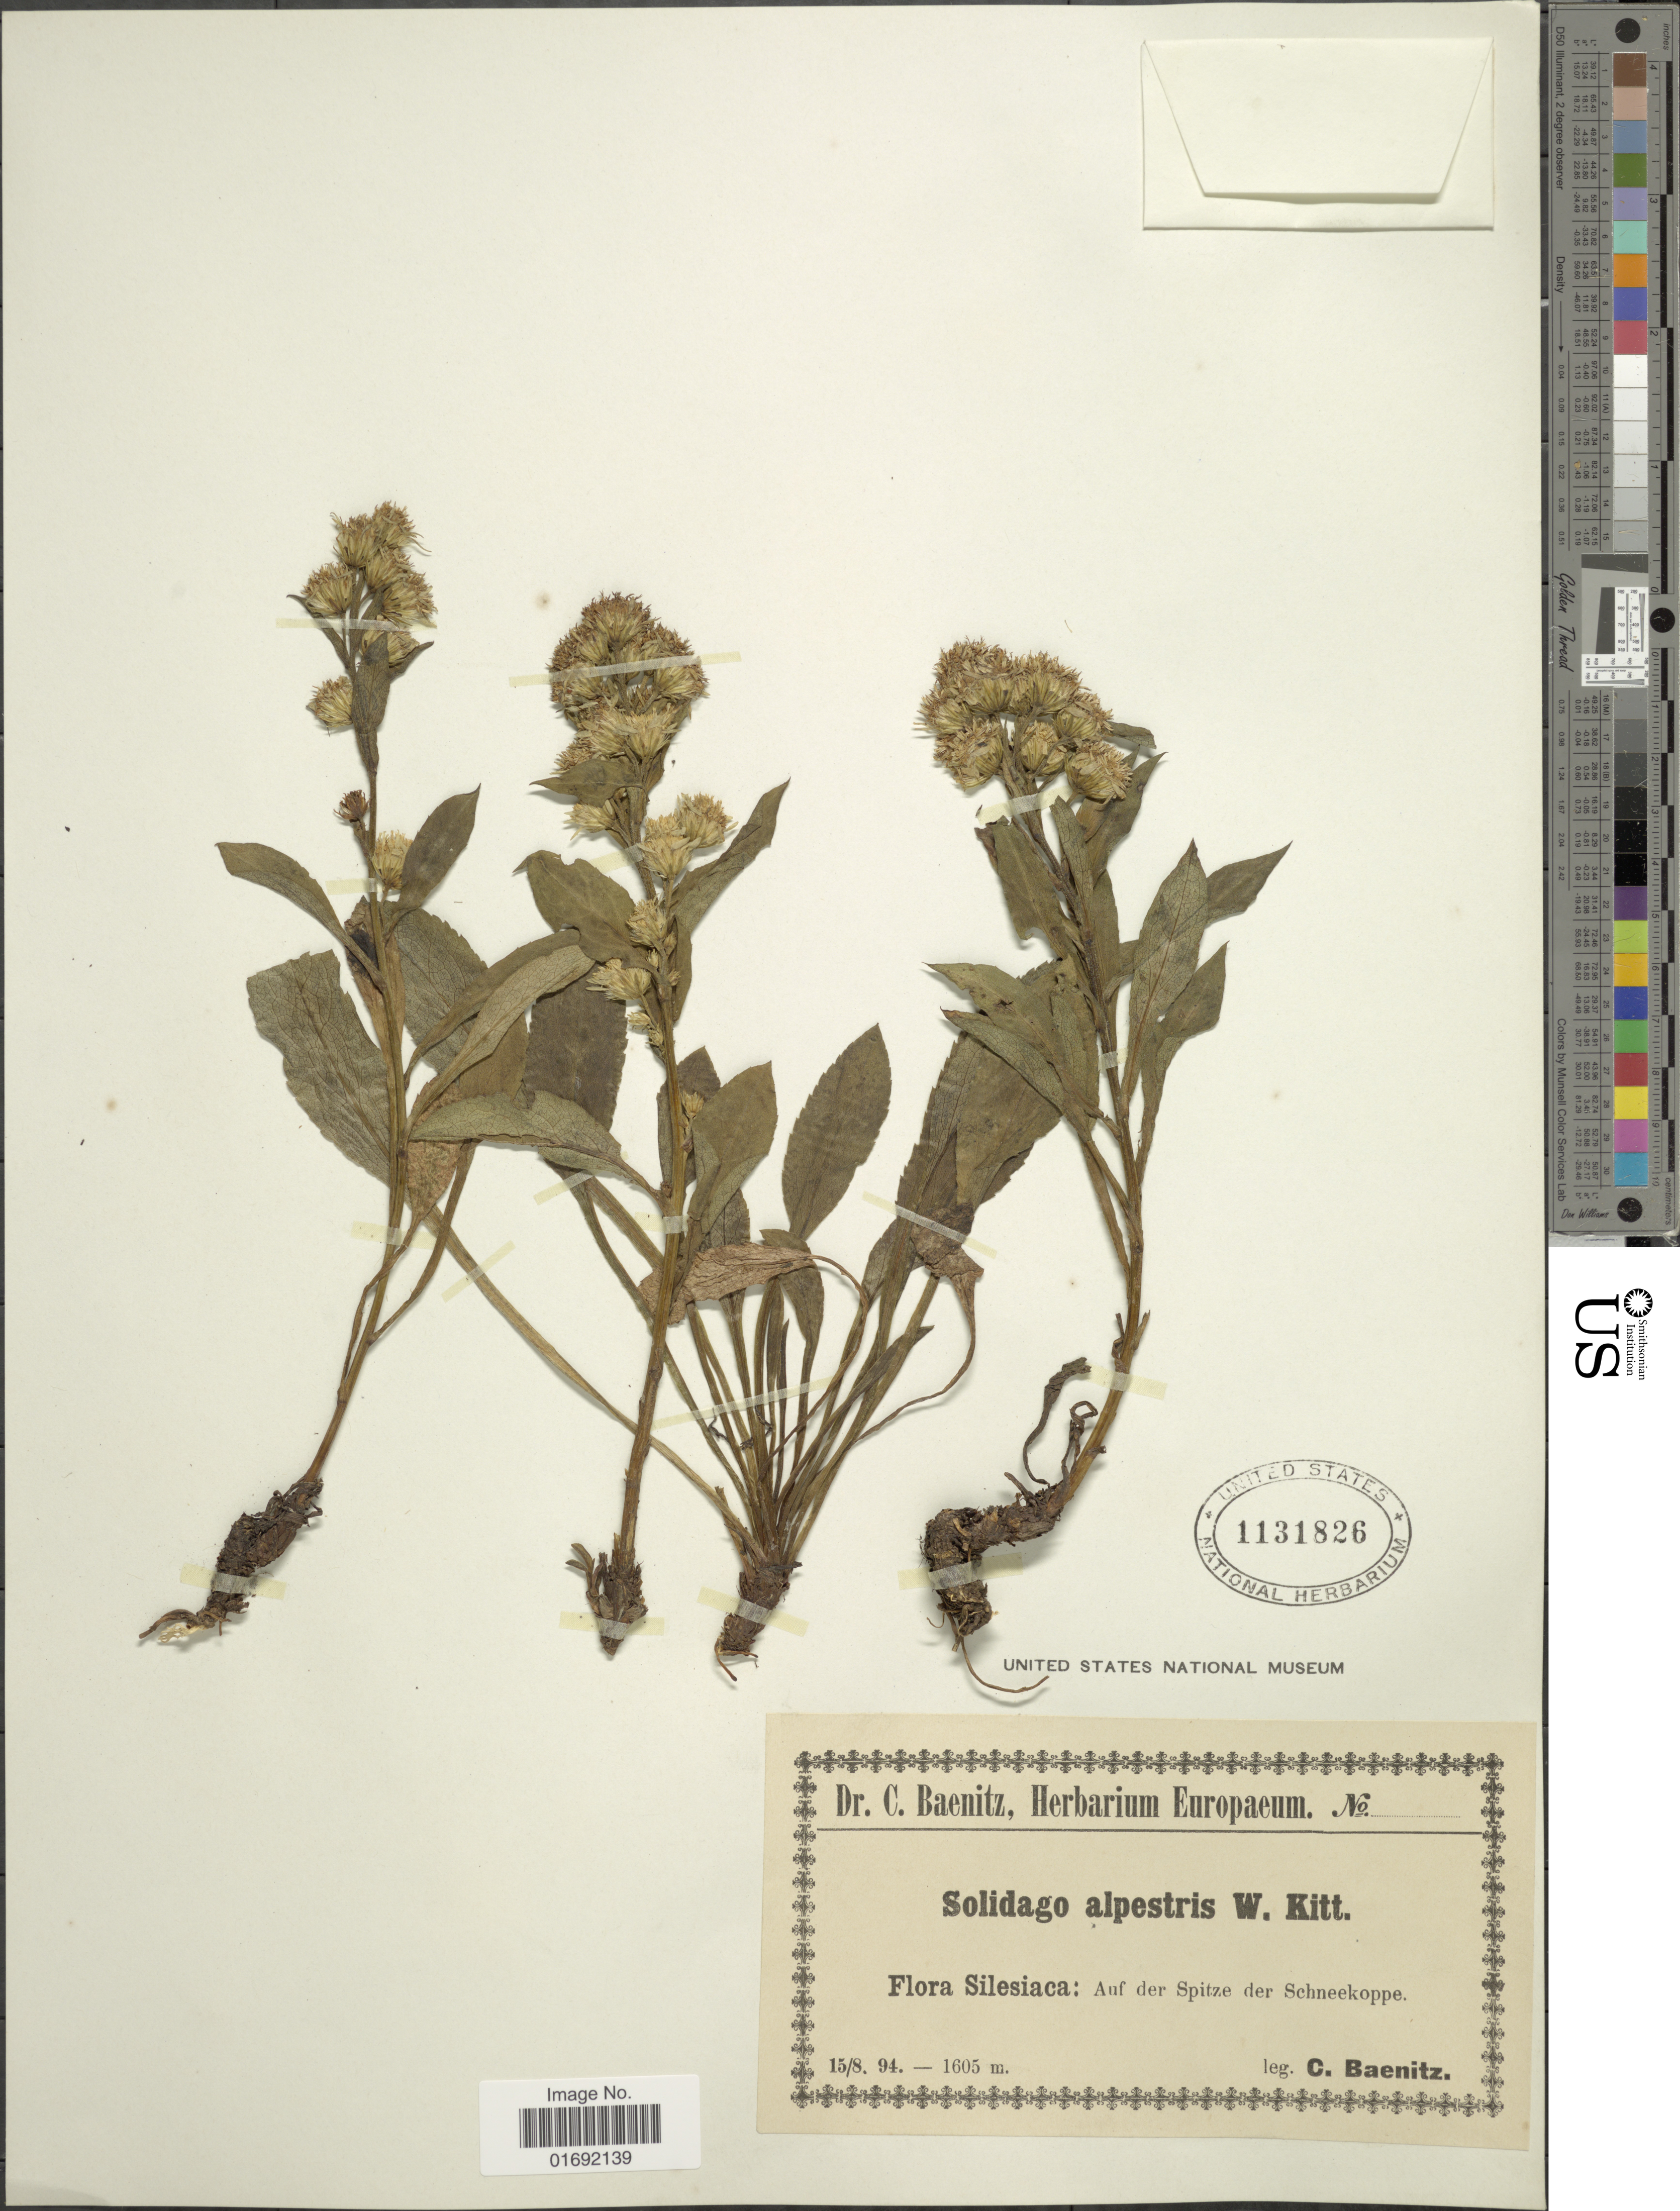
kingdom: Plantae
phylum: Tracheophyta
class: Magnoliopsida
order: Asterales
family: Asteraceae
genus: Solidago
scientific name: Solidago alpestris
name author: Waldst. & Kit. ex Willd.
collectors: C. G. Baenitz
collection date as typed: Transcribed d/m/y: 15/8/94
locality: Silesiaca, auf der Spitze der Schneekoppe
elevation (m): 1605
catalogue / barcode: US 1131826